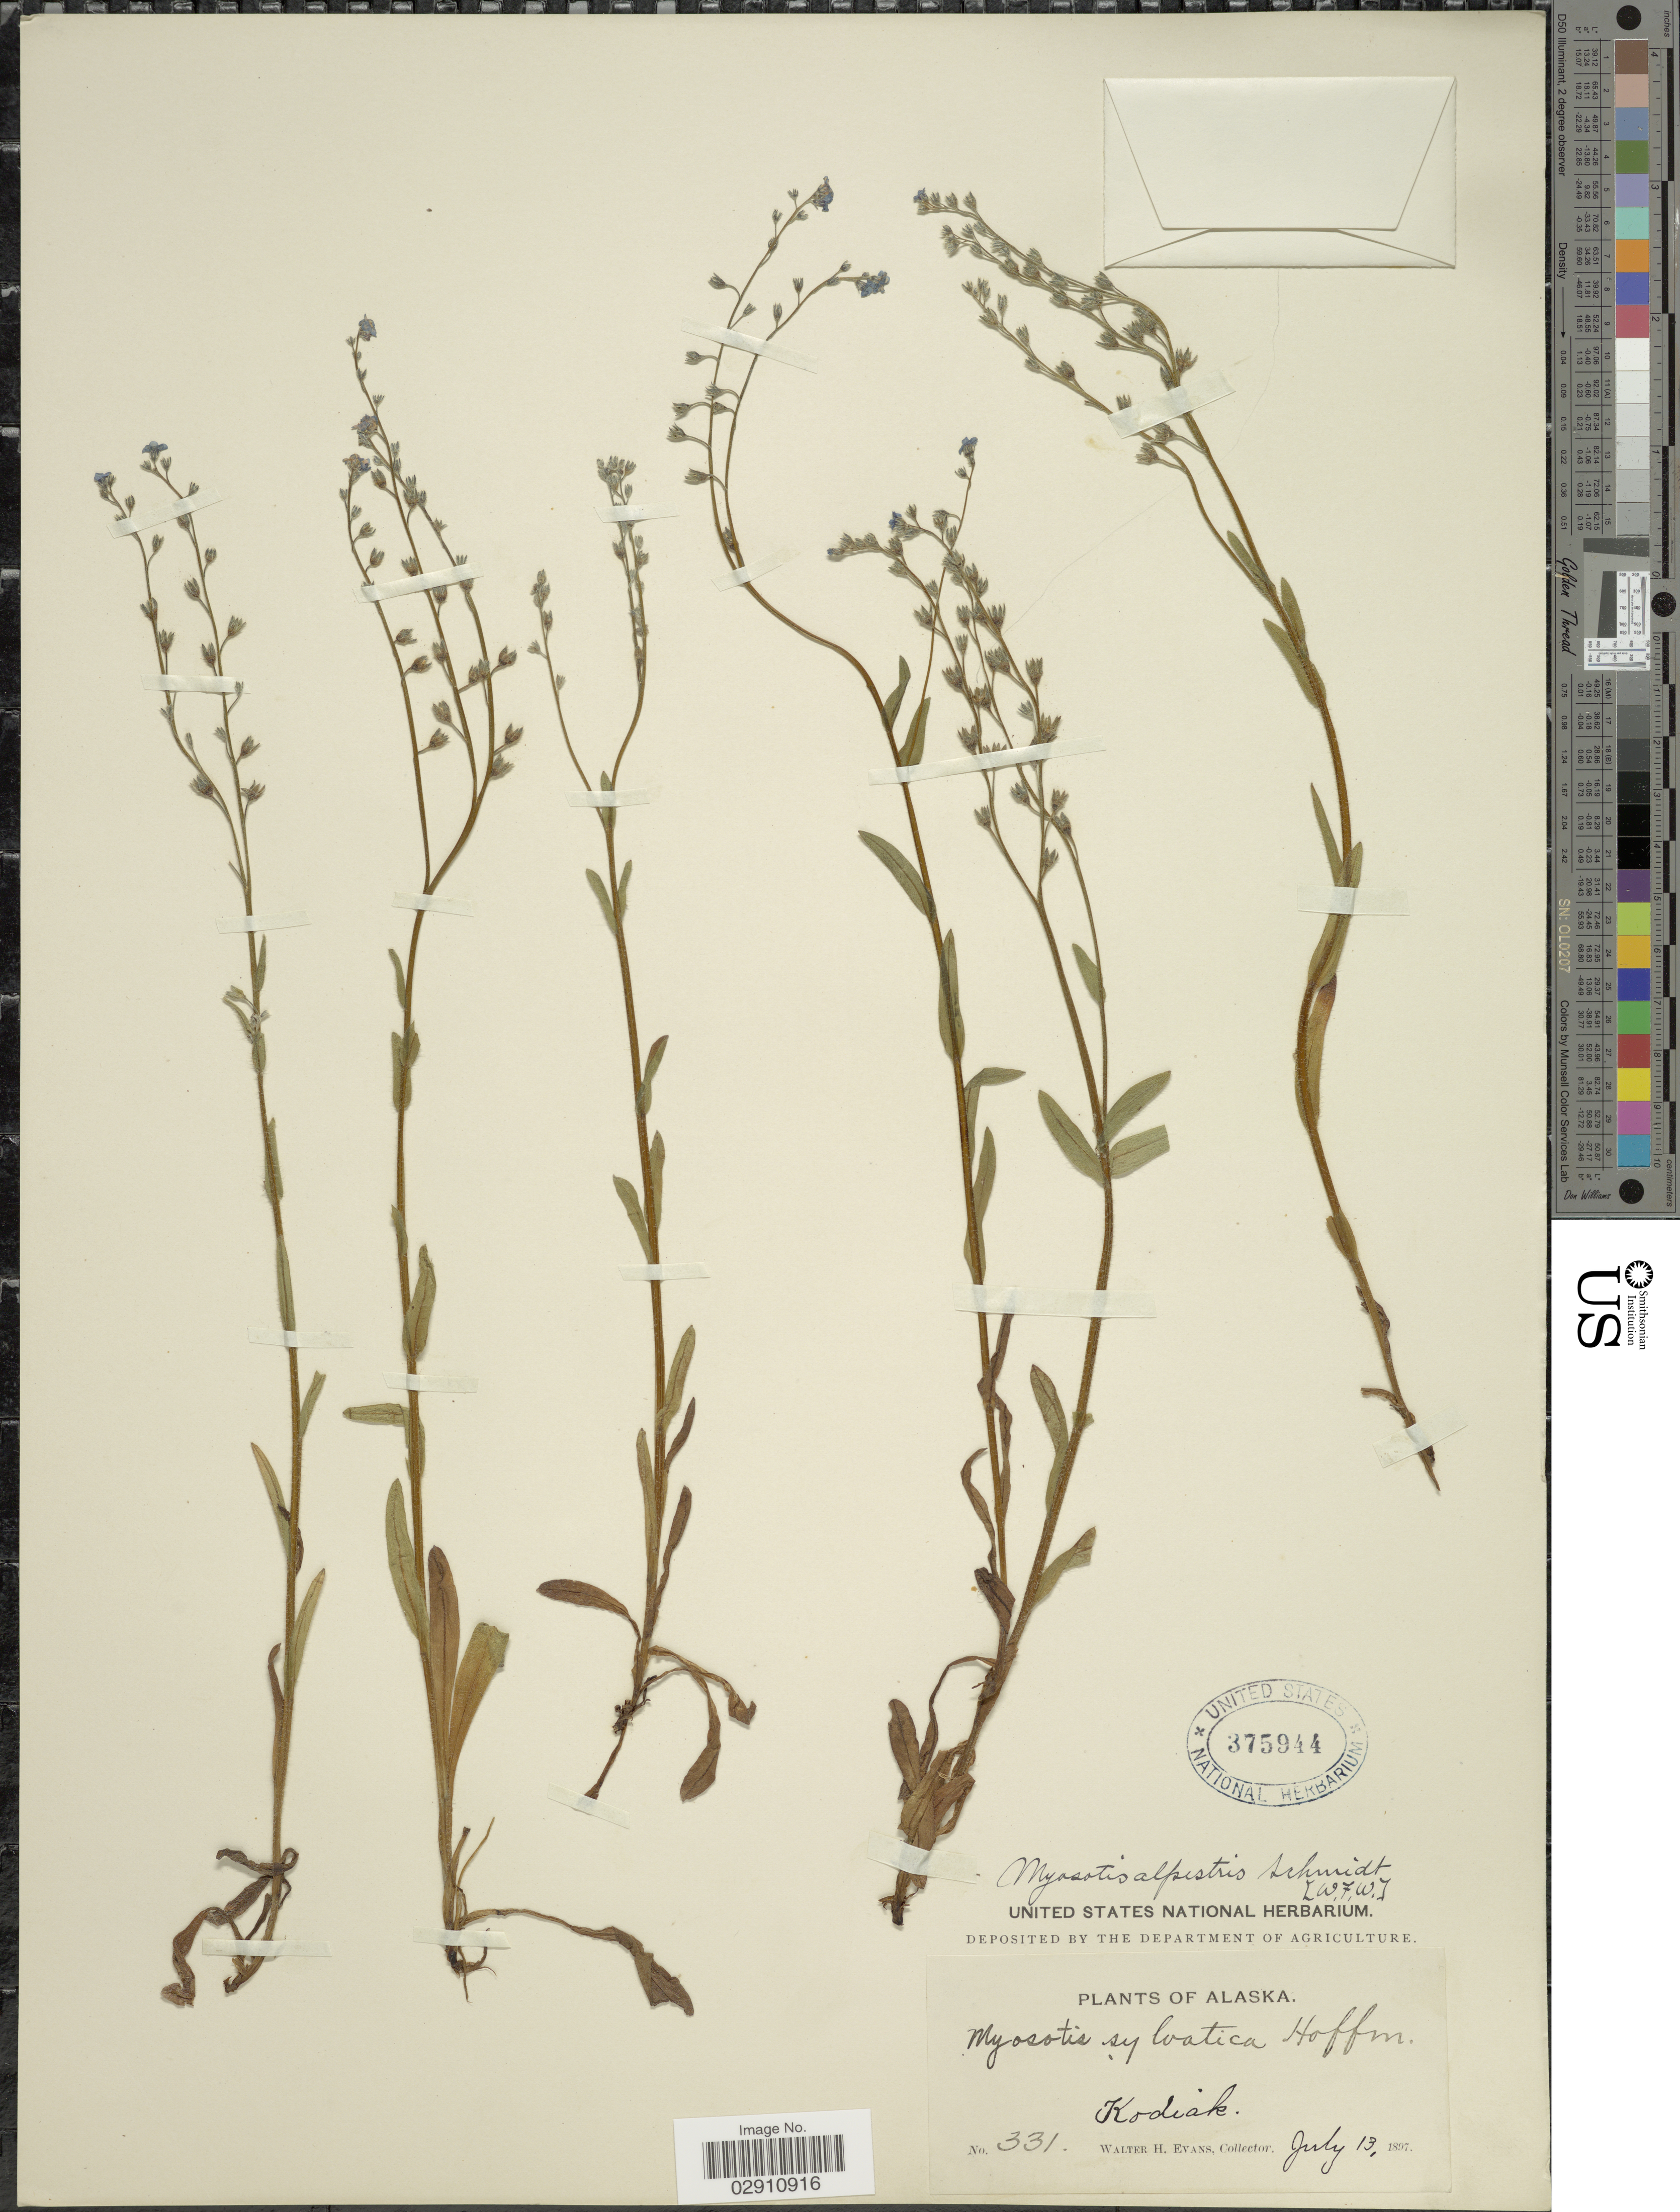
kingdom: Plantae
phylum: Tracheophyta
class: Magnoliopsida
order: Boraginales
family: Boraginaceae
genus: Myosotis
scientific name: Myosotis alpestris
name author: F.W. Schmidt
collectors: W. H. Evans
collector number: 331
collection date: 1897-07-13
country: United States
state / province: Alaska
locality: Kodiak.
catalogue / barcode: US 375944